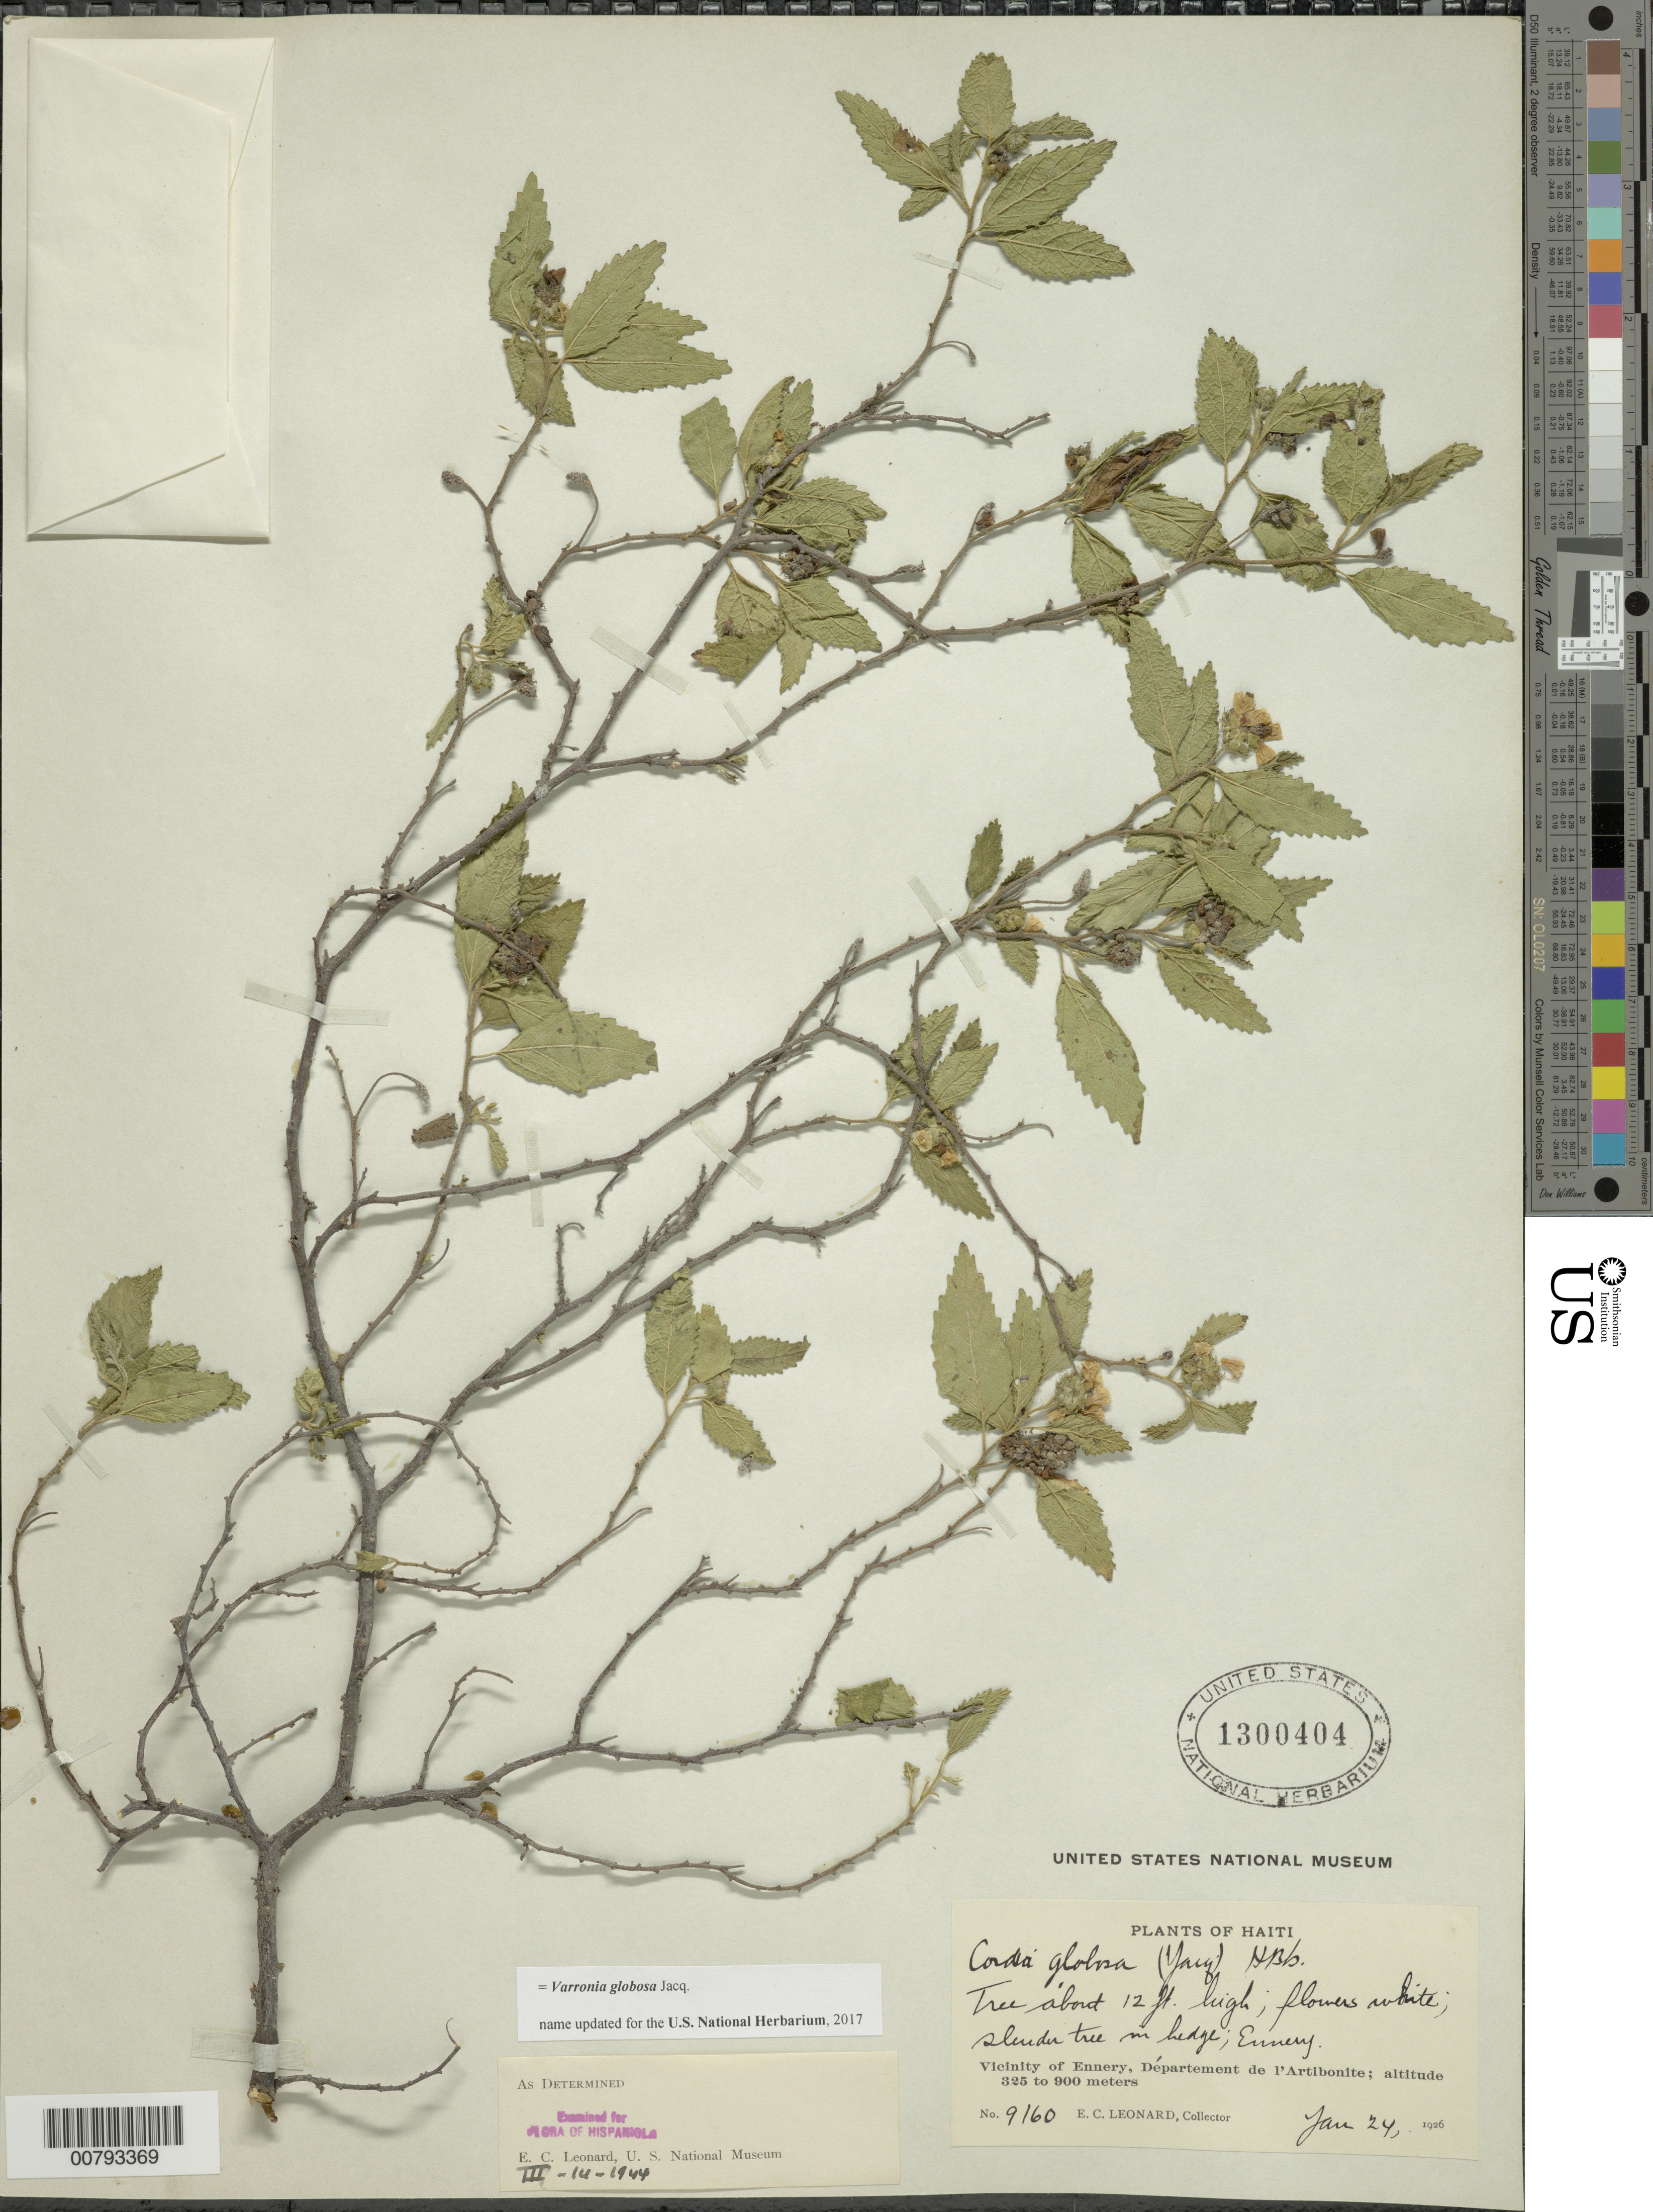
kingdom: Plantae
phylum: Tracheophyta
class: Magnoliopsida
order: Boraginales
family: Cordiaceae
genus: Varronia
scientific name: Varronia globosa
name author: Jacq.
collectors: E. C. Leonard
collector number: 9160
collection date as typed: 24 Jan 1926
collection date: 1926-01-24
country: Haiti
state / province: Artibonite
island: Hispaniola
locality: Vicinity of Ennery, Ennery.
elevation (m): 325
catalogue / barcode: US 1300404